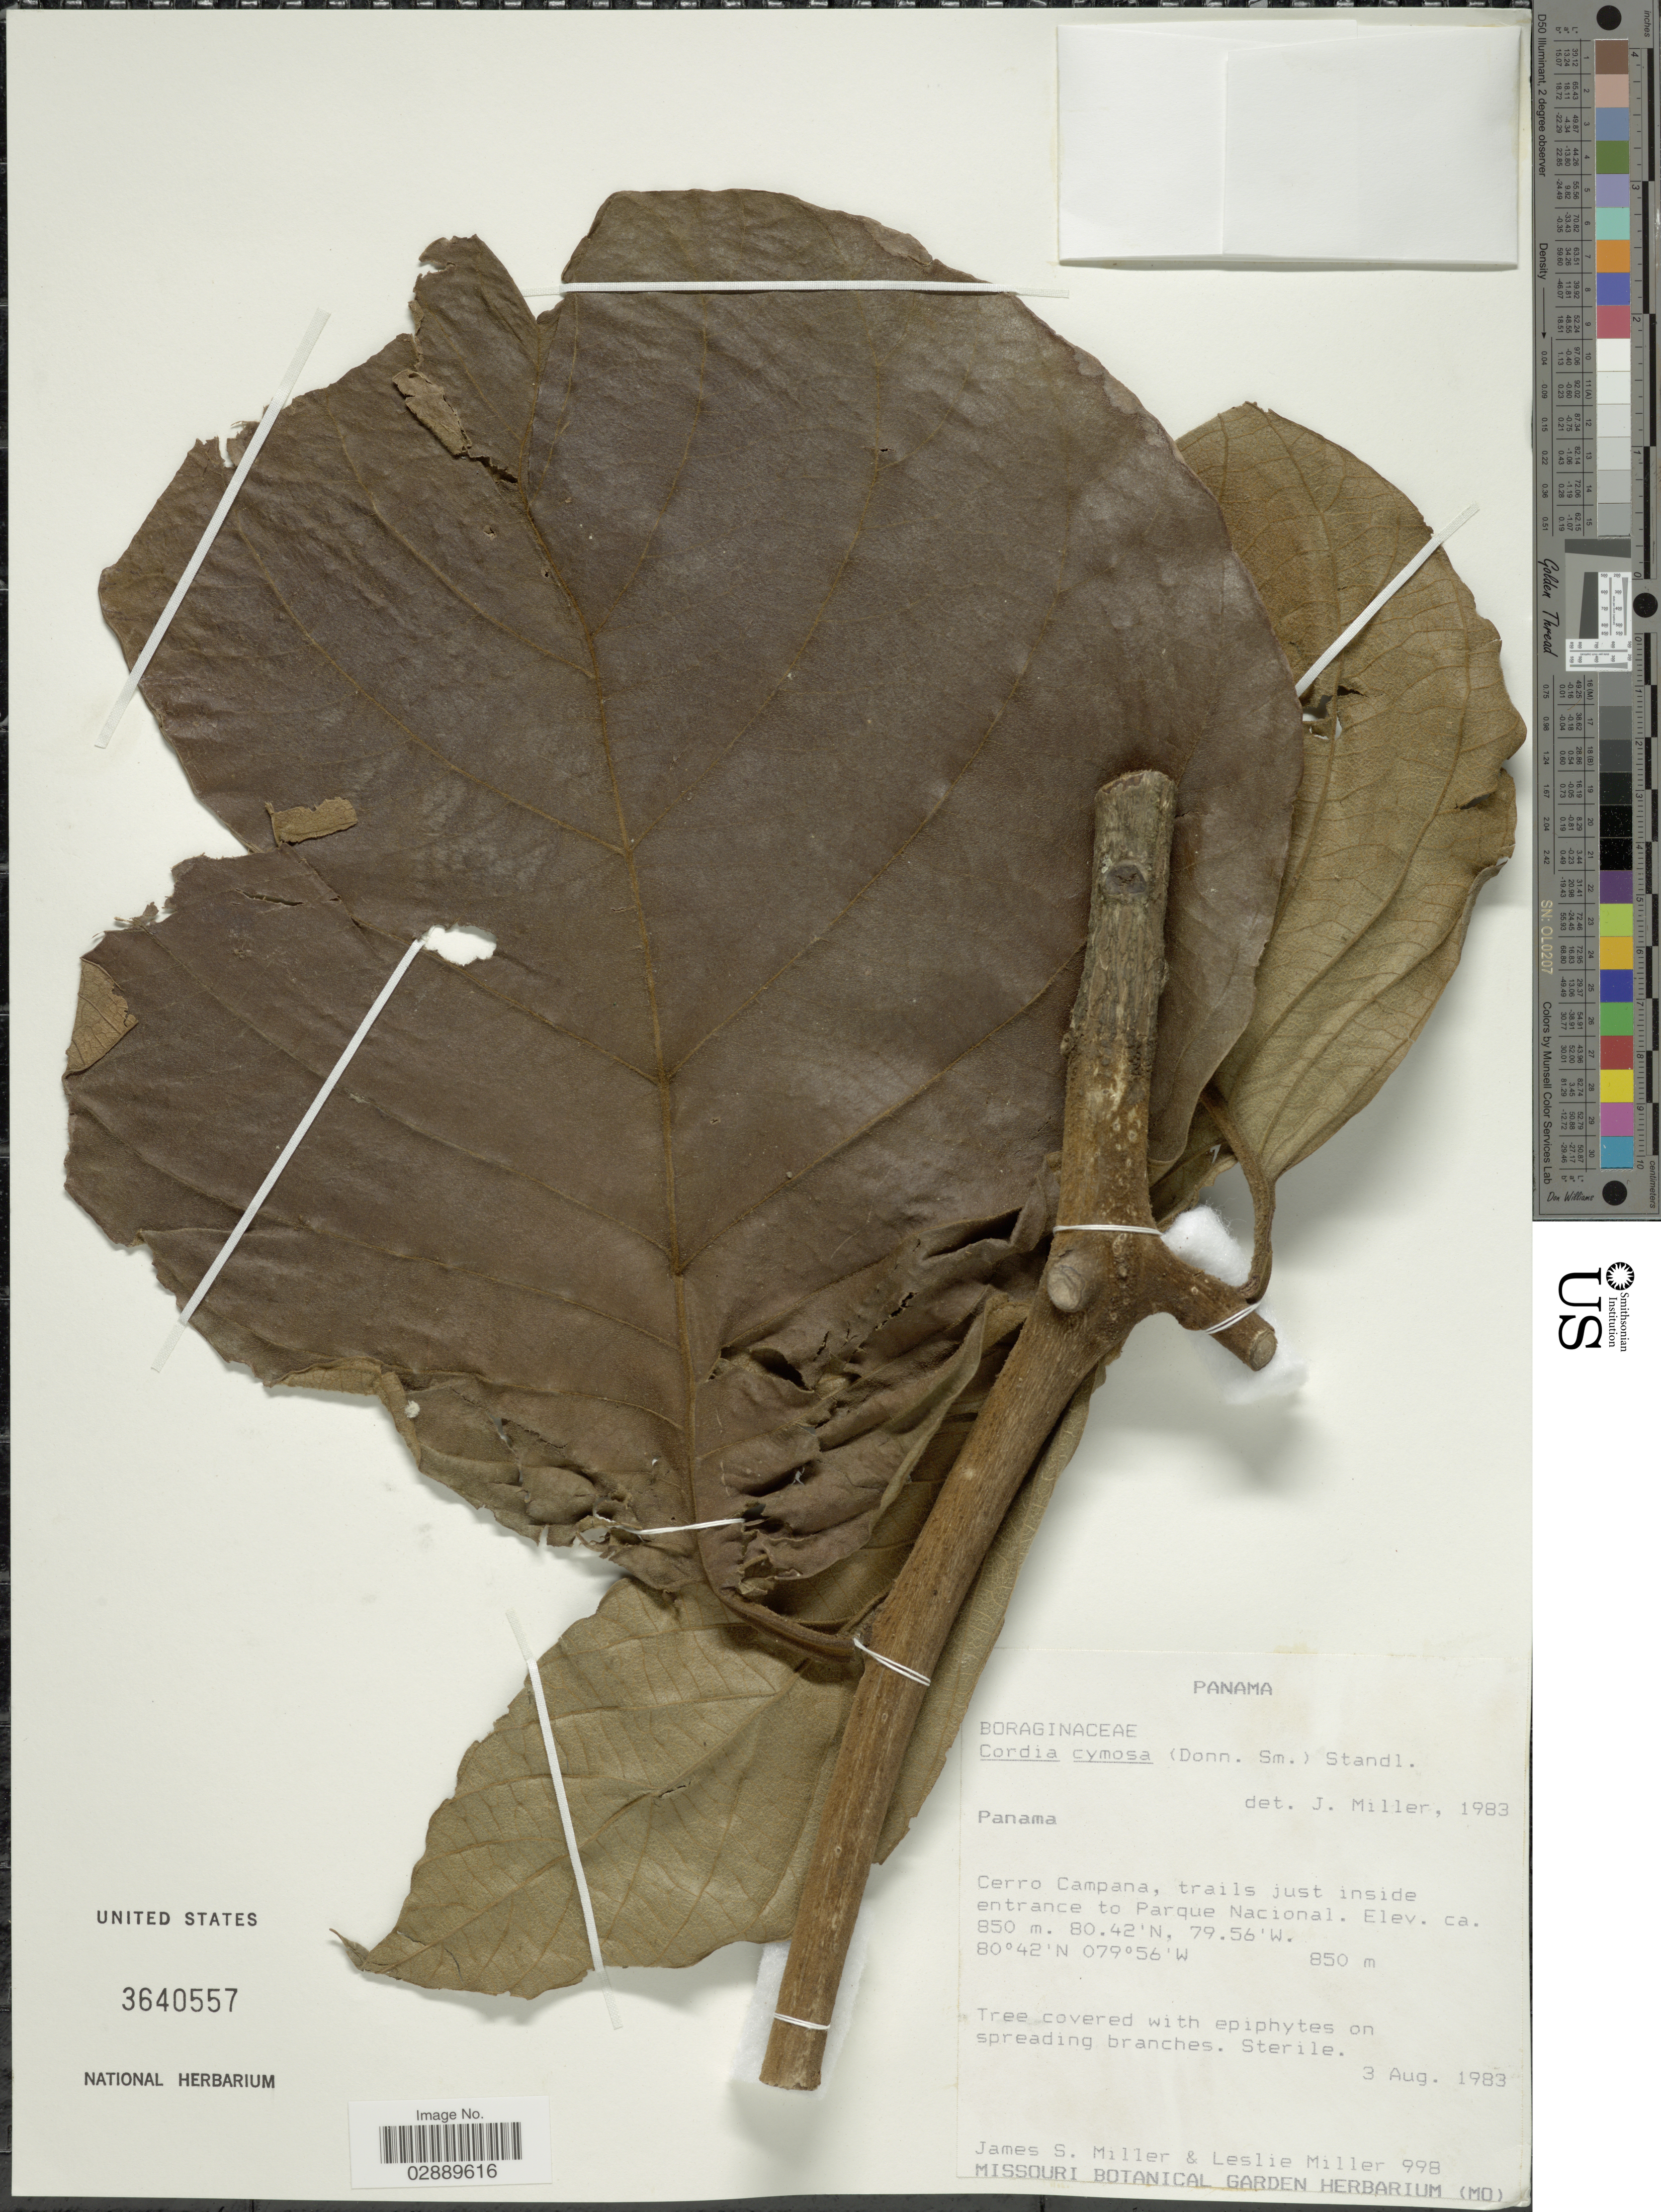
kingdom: Plantae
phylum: Tracheophyta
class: Magnoliopsida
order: Boraginales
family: Cordiaceae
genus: Cordia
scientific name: Cordia cymosa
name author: (Donn. Sm.) Standl.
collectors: J. S. Miller & L. A. Miller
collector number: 998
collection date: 1983-08-03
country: Panama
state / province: Panamá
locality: Cerro Campana, trail just inside entrance to Parque Nacional.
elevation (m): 850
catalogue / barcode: US 3640557